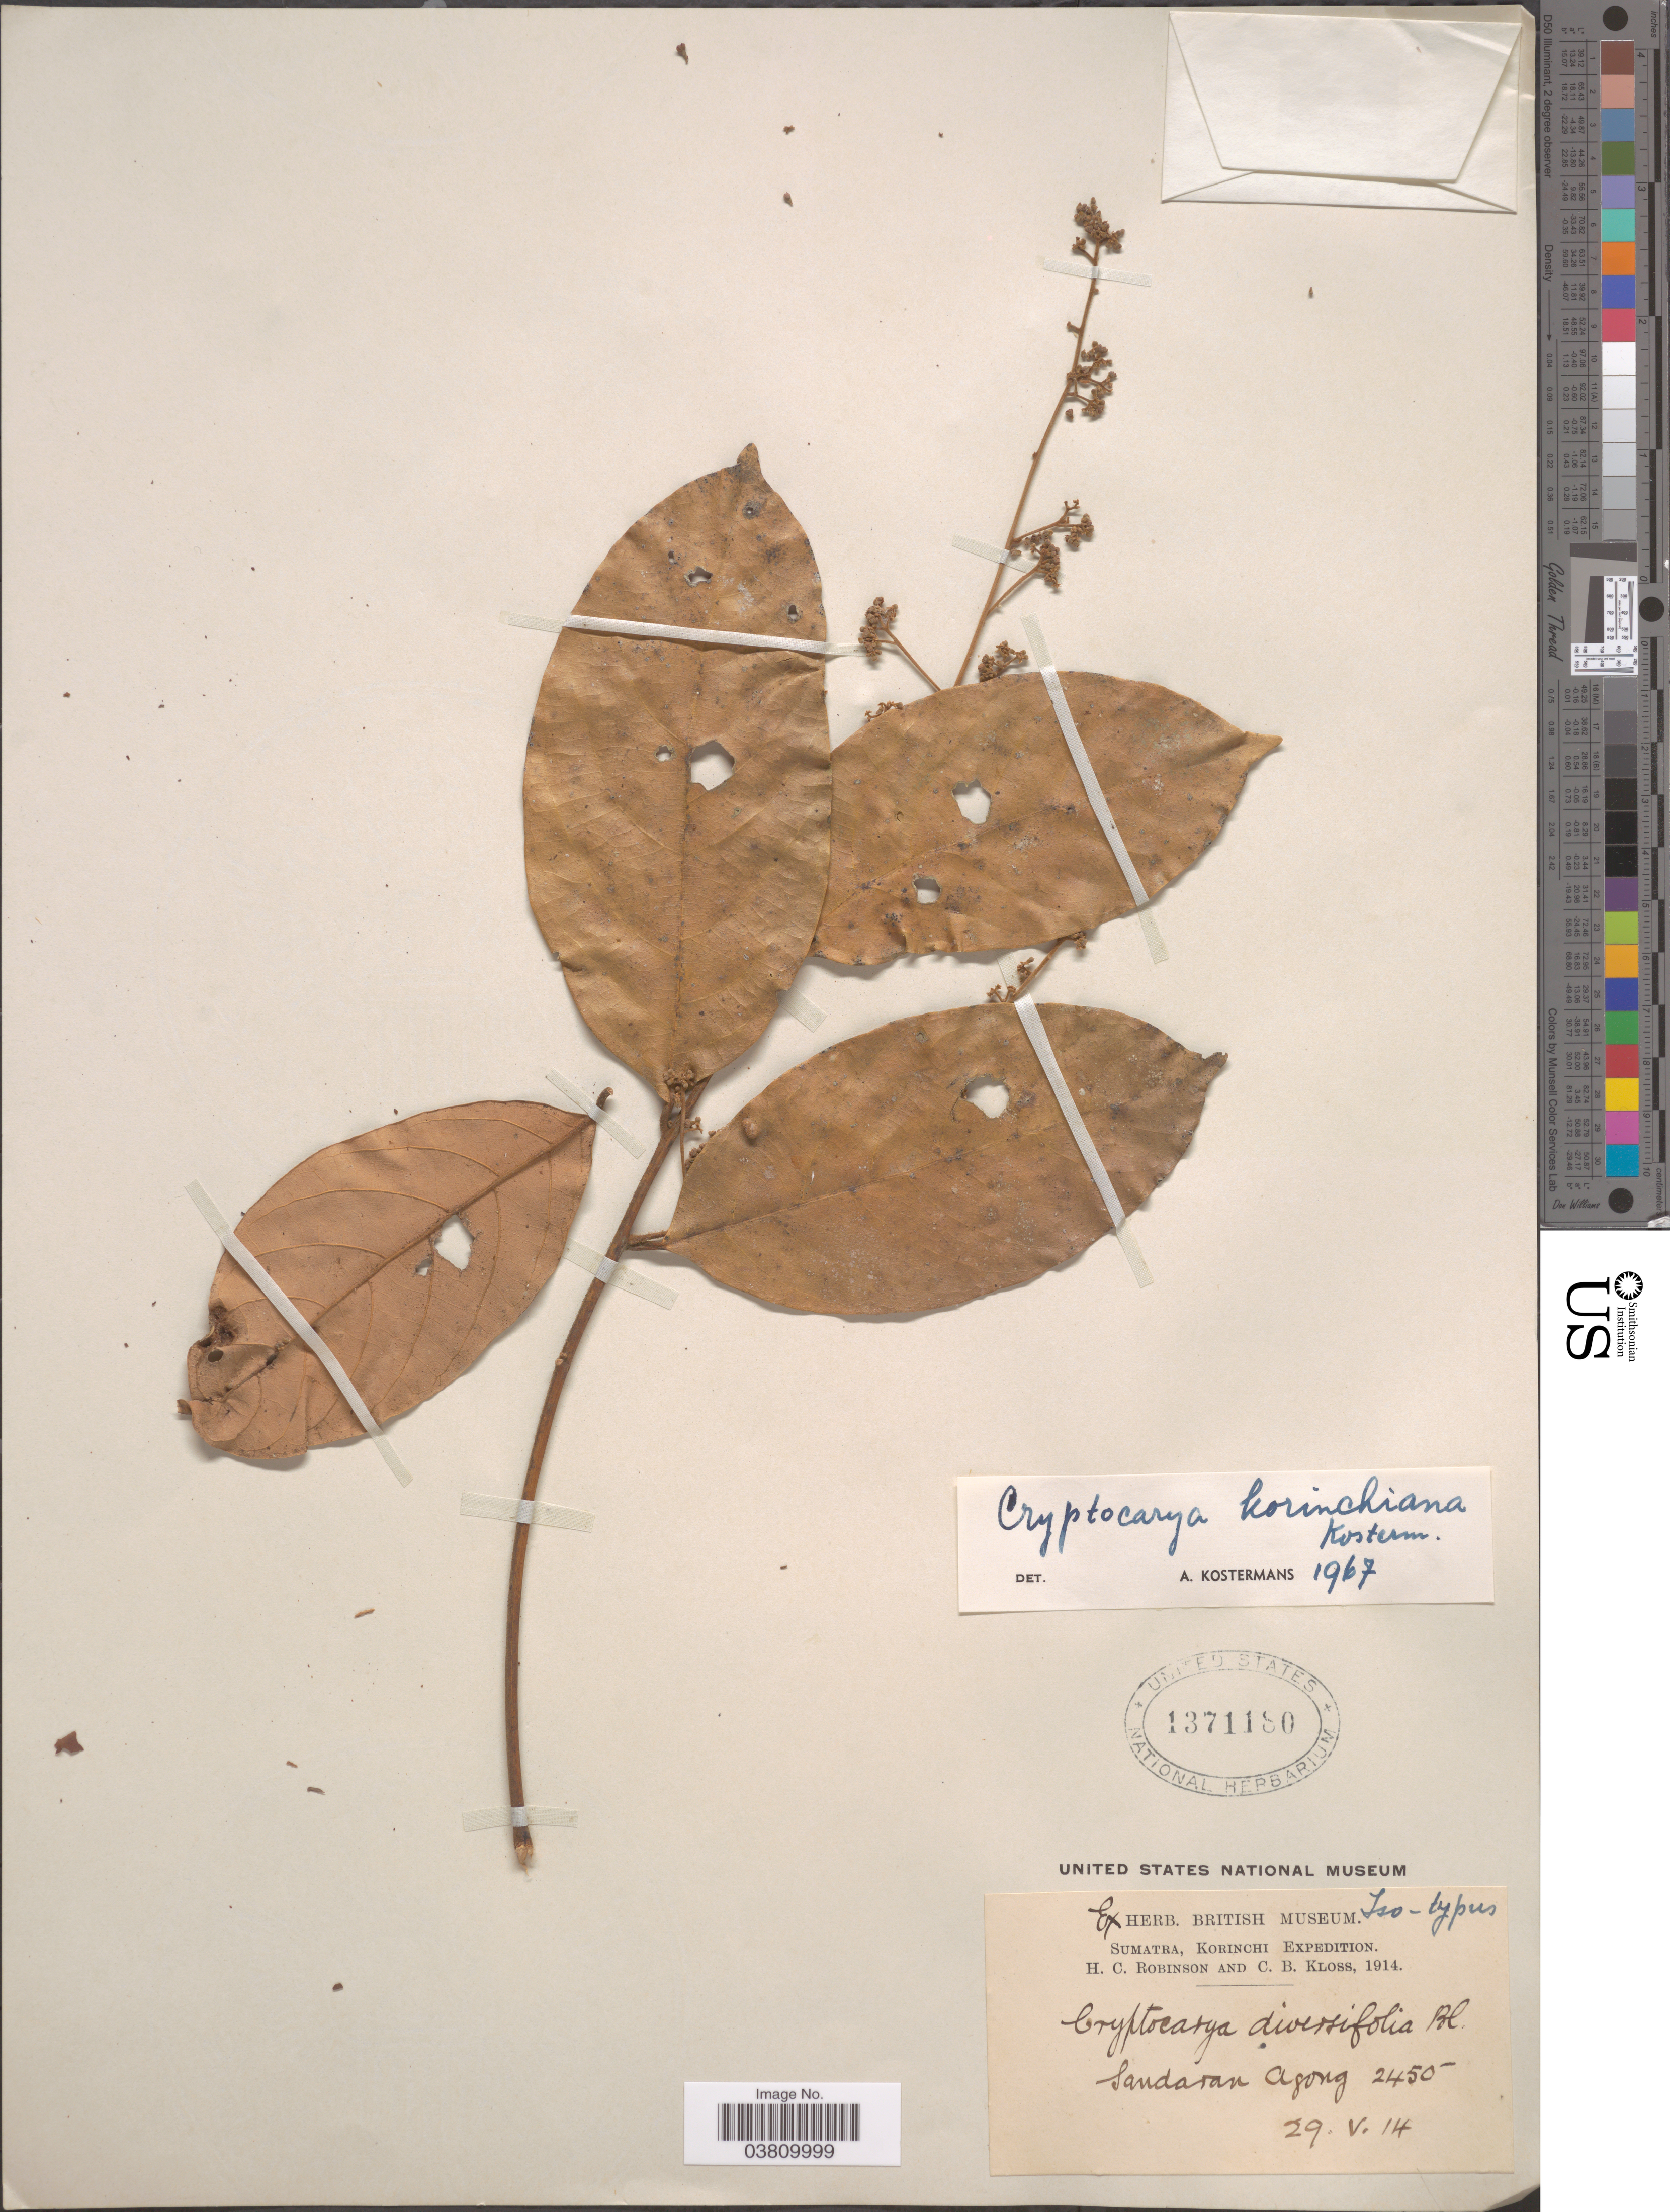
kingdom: Plantae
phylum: Tracheophyta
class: Magnoliopsida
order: Laurales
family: Lauraceae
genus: Cryptocarya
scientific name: Cryptocarya sp.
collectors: H. C. Robinson & C. Kloss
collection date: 1914-05-29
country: Indonesia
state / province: Sumatra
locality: Korinchi. Sandaran Agong.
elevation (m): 747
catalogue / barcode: US 1371180